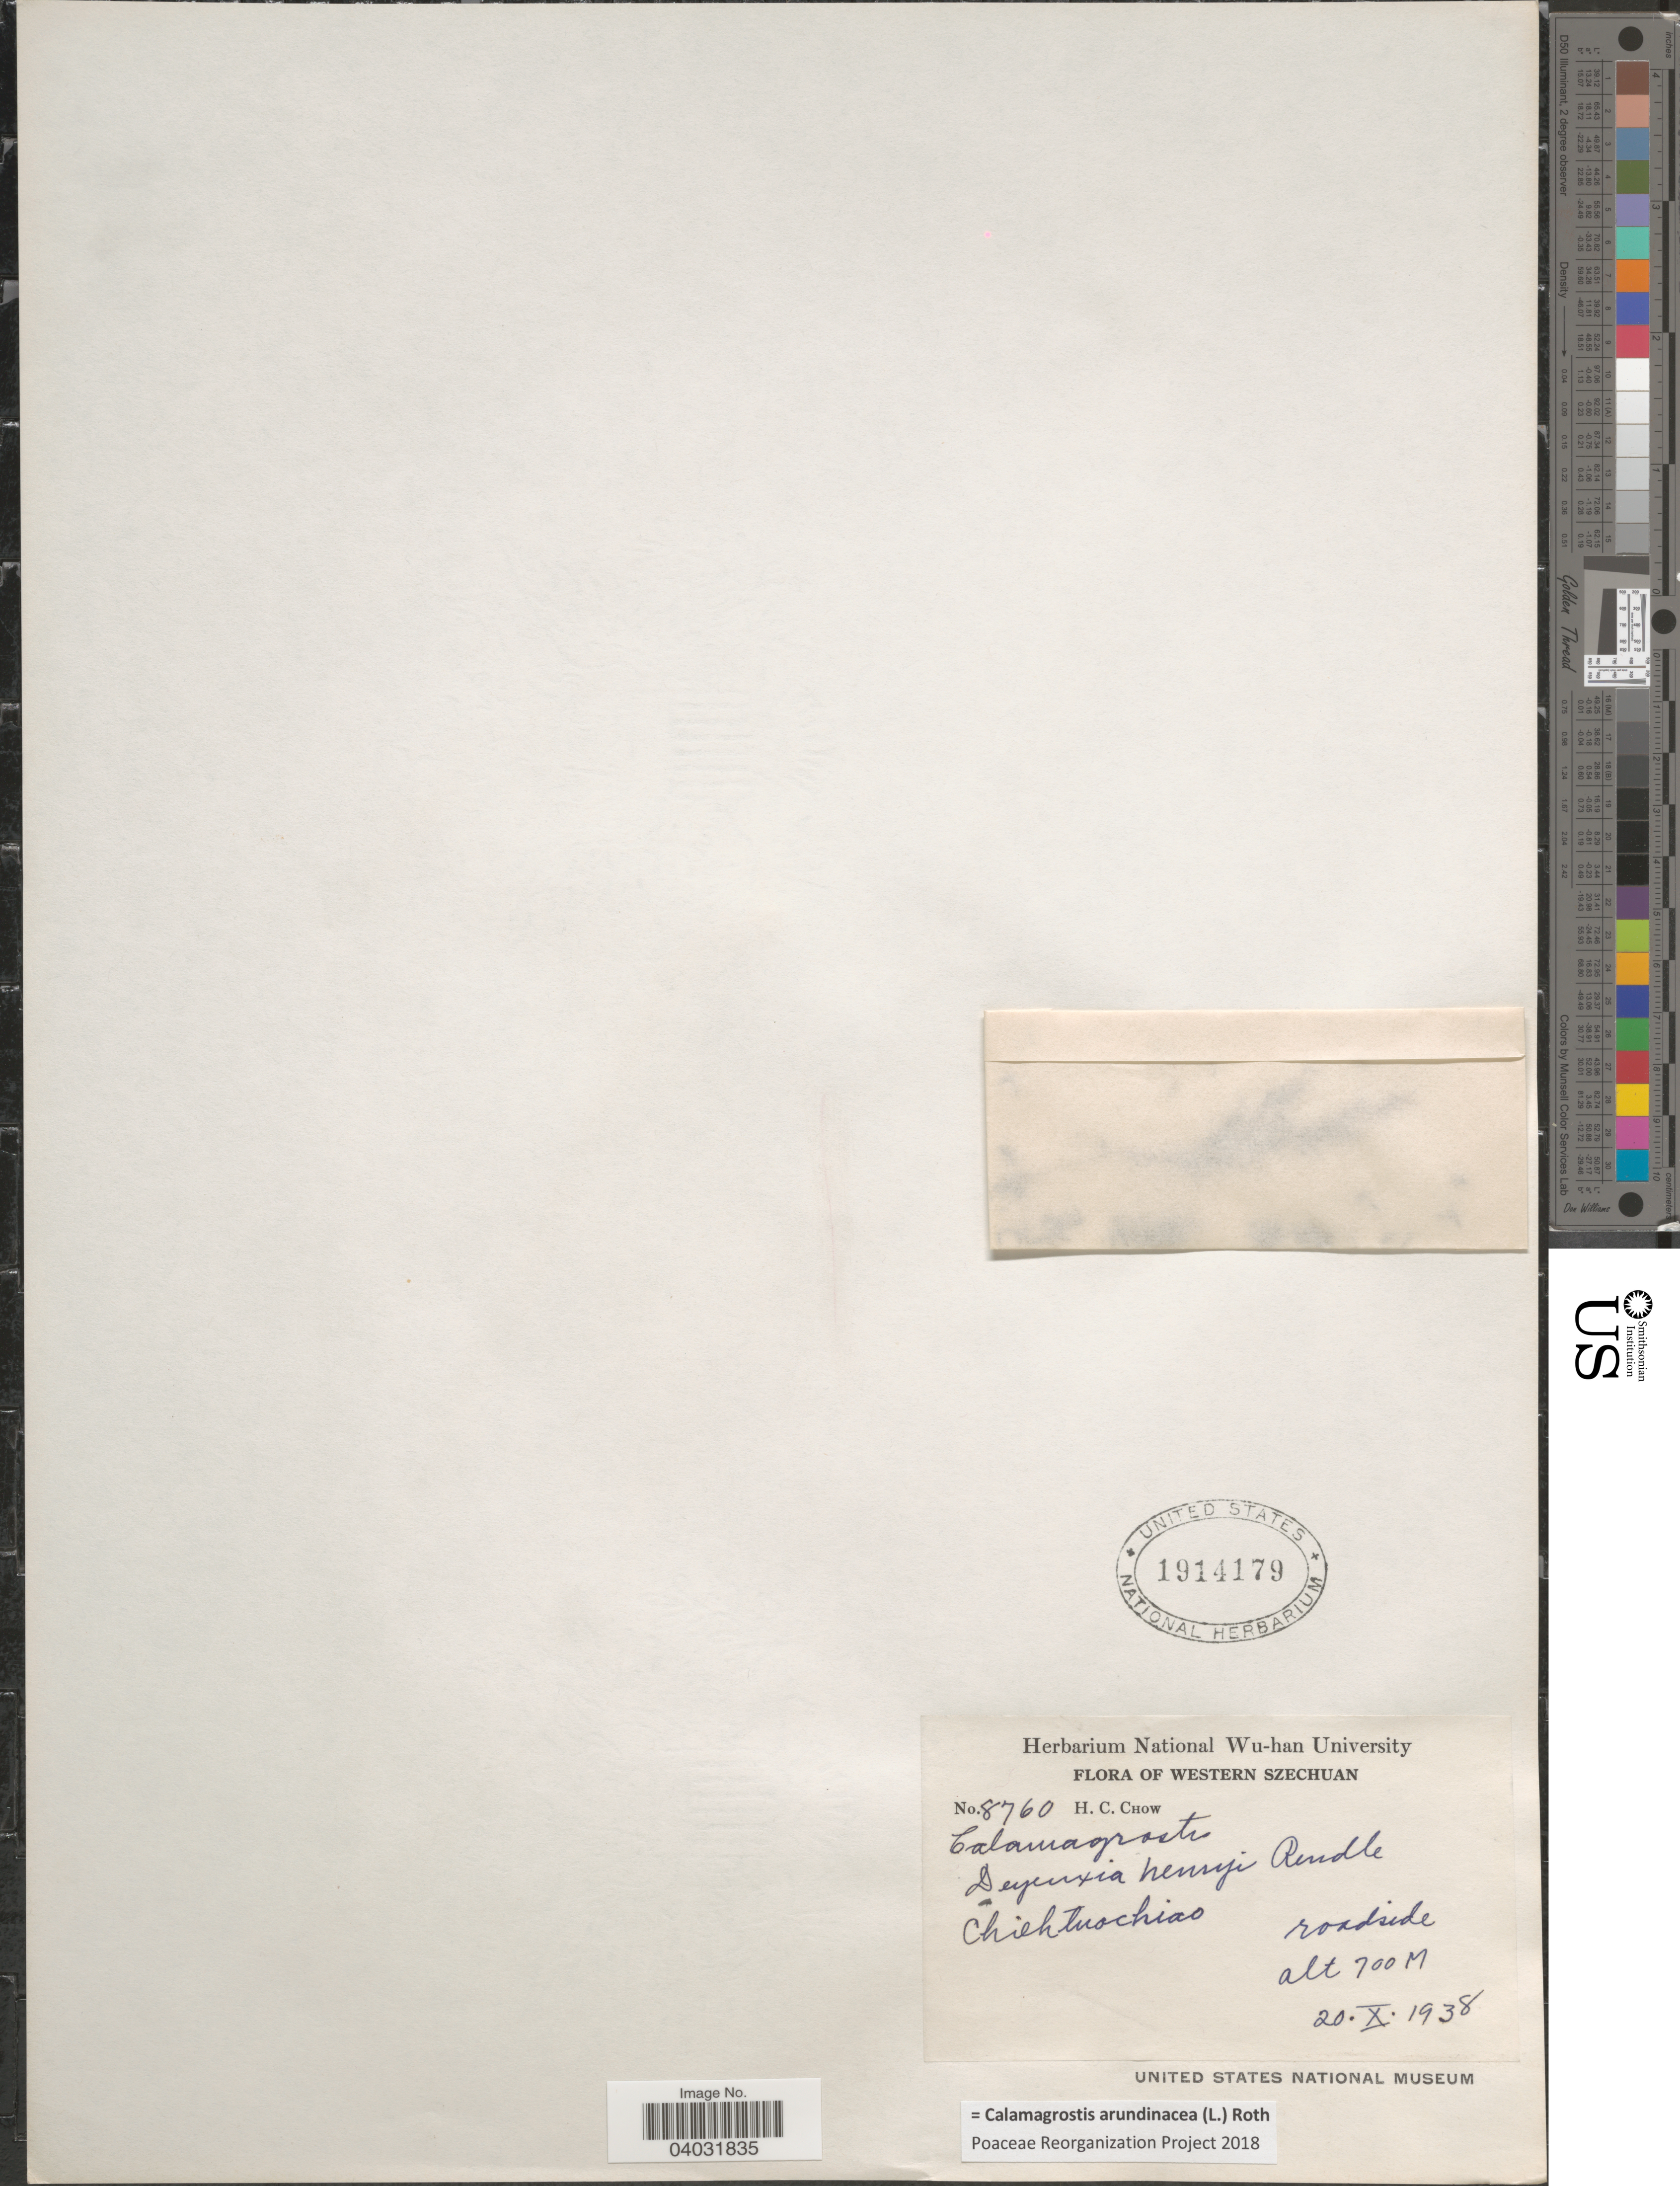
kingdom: Plantae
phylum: Tracheophyta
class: Liliopsida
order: Poales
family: Poaceae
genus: Calamagrostis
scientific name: Calamagrostis arundinacea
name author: (L.) Roth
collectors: H. Chow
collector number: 8760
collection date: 1938-10-20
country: China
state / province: Sichuan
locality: Western Szechuan. Chiehtuochiao.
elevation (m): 700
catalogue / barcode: US 1914179